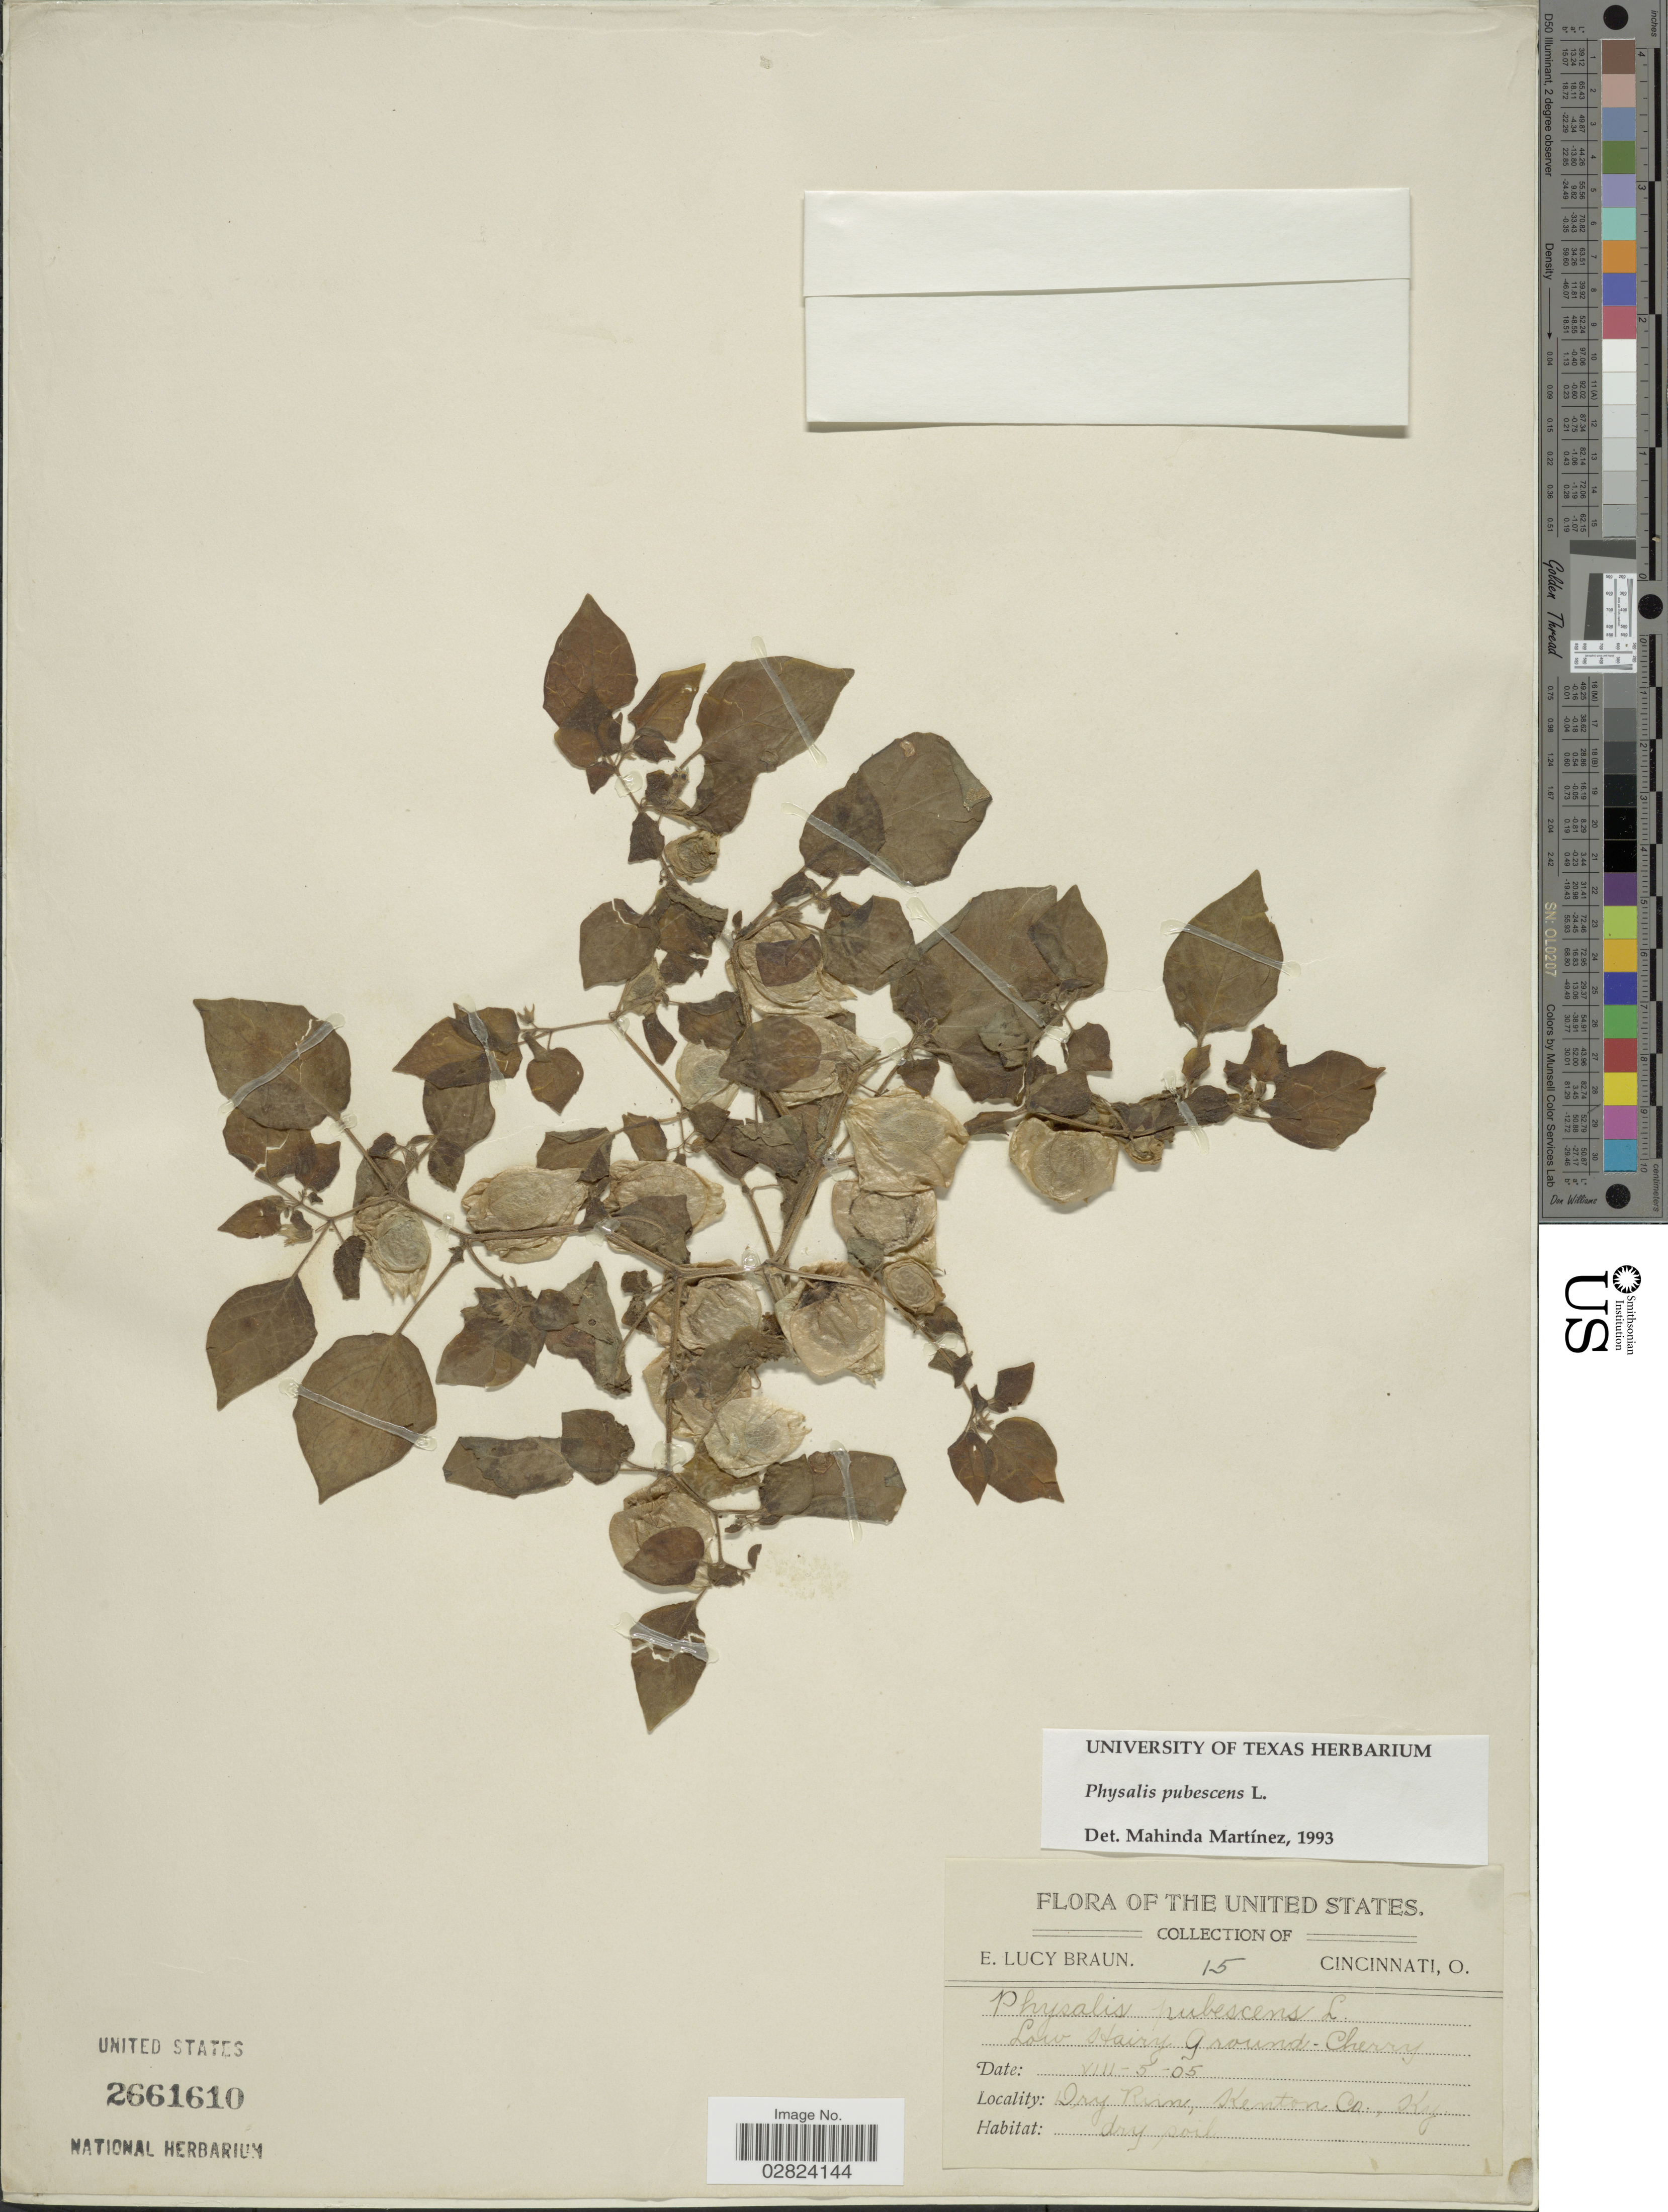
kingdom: Plantae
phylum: Tracheophyta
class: Magnoliopsida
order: Solanales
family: Solanaceae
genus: Physalis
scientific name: Physalis pubescens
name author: L.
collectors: E. L. Braun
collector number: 15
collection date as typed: Transcribed d/m/y: 5/8/5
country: United States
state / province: Kentucky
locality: Dry Run, Kenton Co.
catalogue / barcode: US 2661610